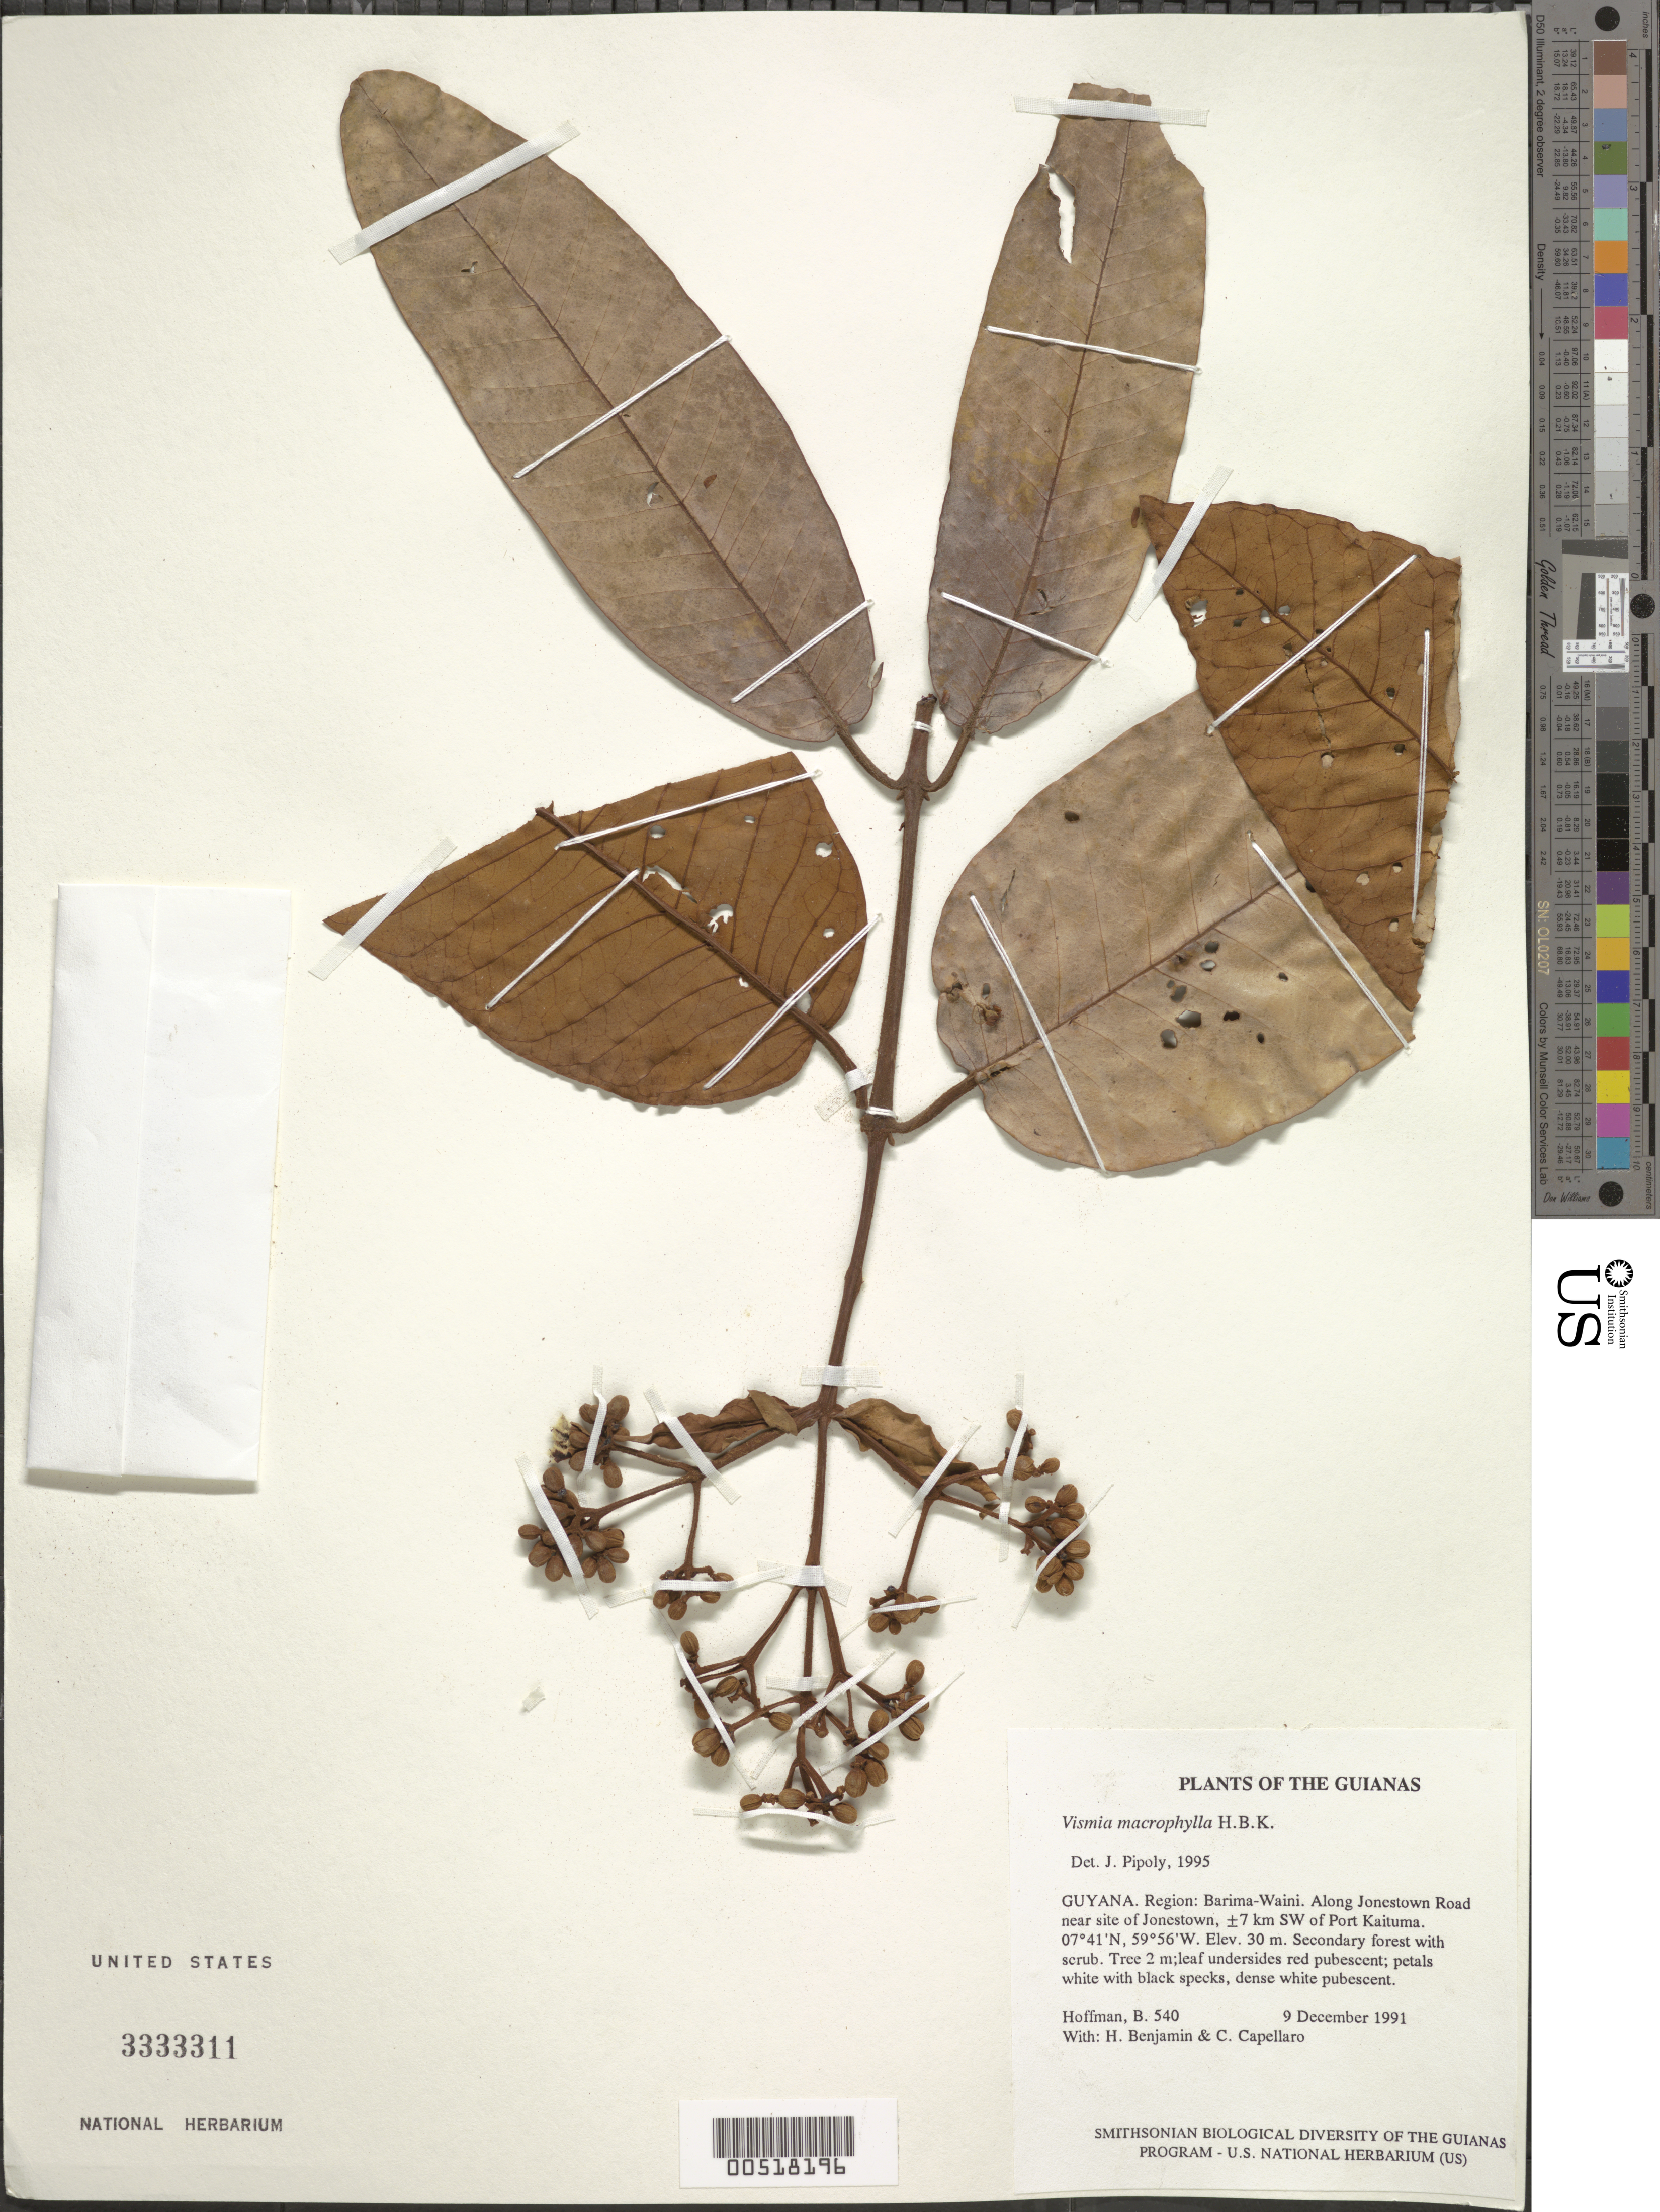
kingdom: Plantae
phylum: Tracheophyta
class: Magnoliopsida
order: Malpighiales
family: Hypericaceae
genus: Vismia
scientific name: Vismia macrophylla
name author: Kunth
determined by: Pipoly, J. J., III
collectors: B. Hoffman, H. Benjamin & C. Capellaro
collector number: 540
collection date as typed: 9 December 1991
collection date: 1991-12-09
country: Guyana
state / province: Barima-Waini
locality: Along Jonestown Road near site of Jonestown, ±7 km SW of Port Kaituma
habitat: Secondary forest with scrub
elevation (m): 30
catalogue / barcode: US 3333311